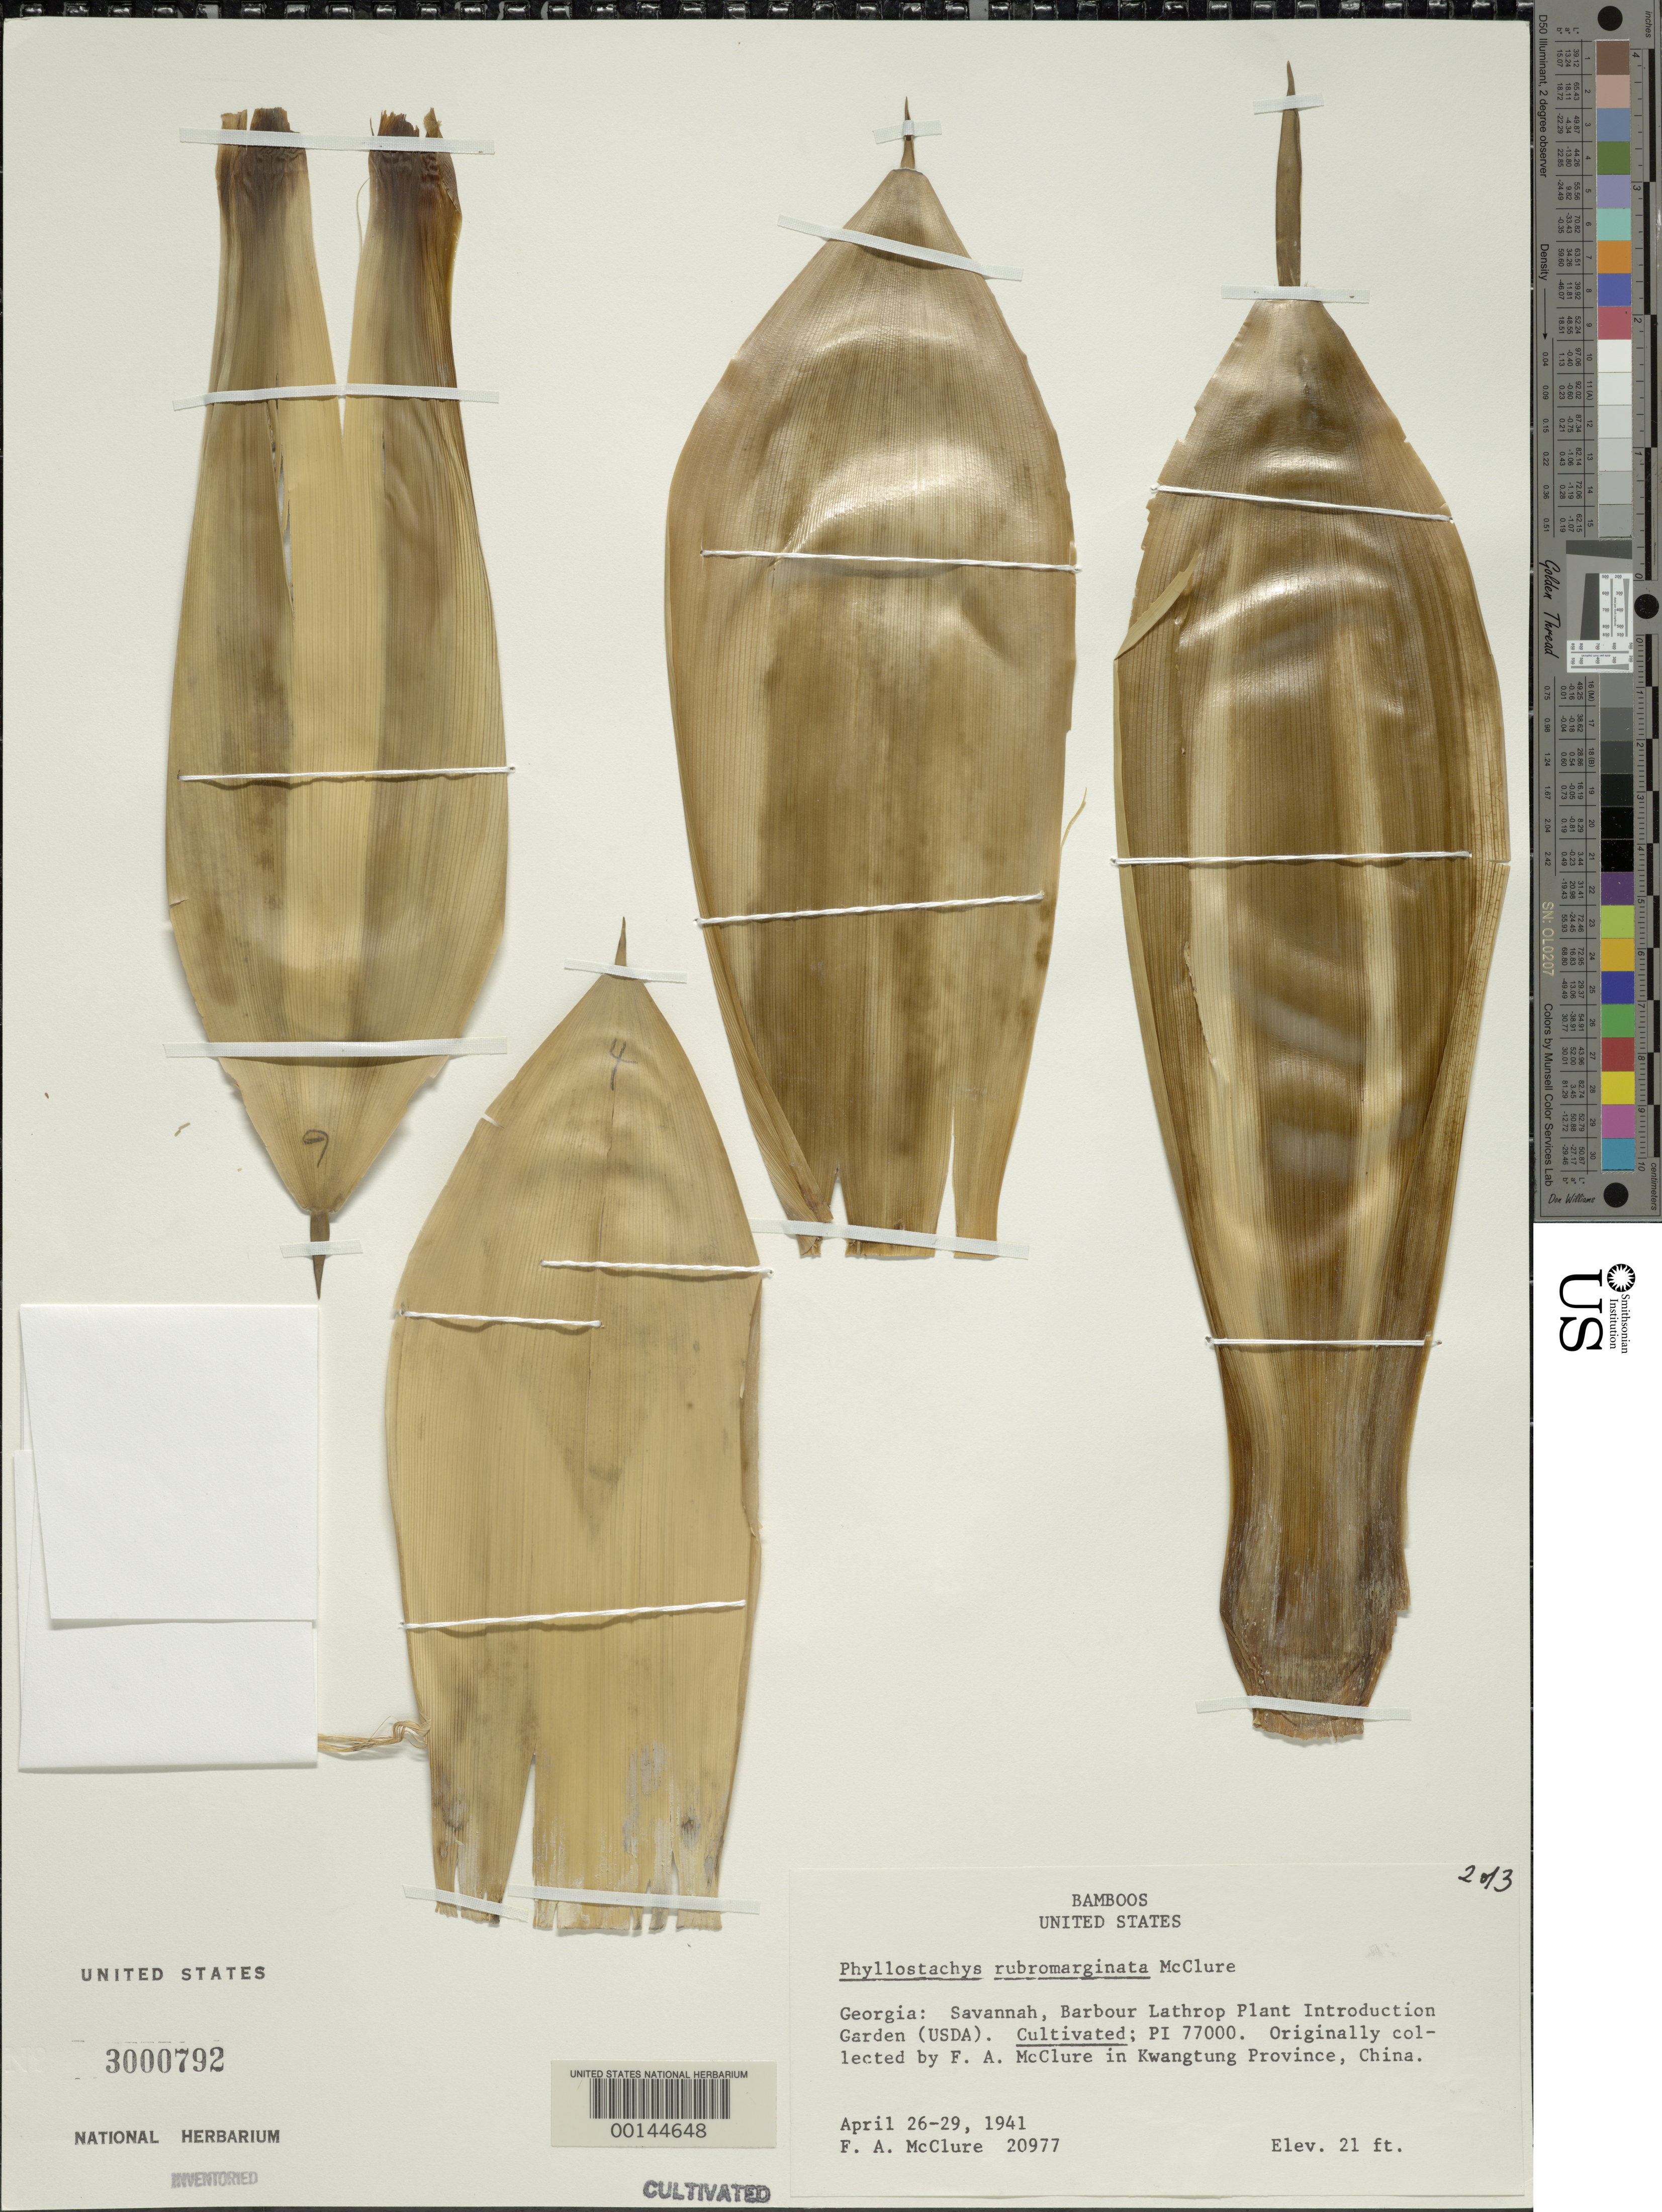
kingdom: Plantae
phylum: Tracheophyta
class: Liliopsida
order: Poales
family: Poaceae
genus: Phyllostachys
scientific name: Phyllostachys rubromarginata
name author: McClure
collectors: F. A. McClure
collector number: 20977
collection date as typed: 26 Apr 1941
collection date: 1941-04-26/1941-04-29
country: United States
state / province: Georgia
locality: Savannah, barbour lathrop p.i. garden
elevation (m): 6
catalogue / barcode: US 3000792